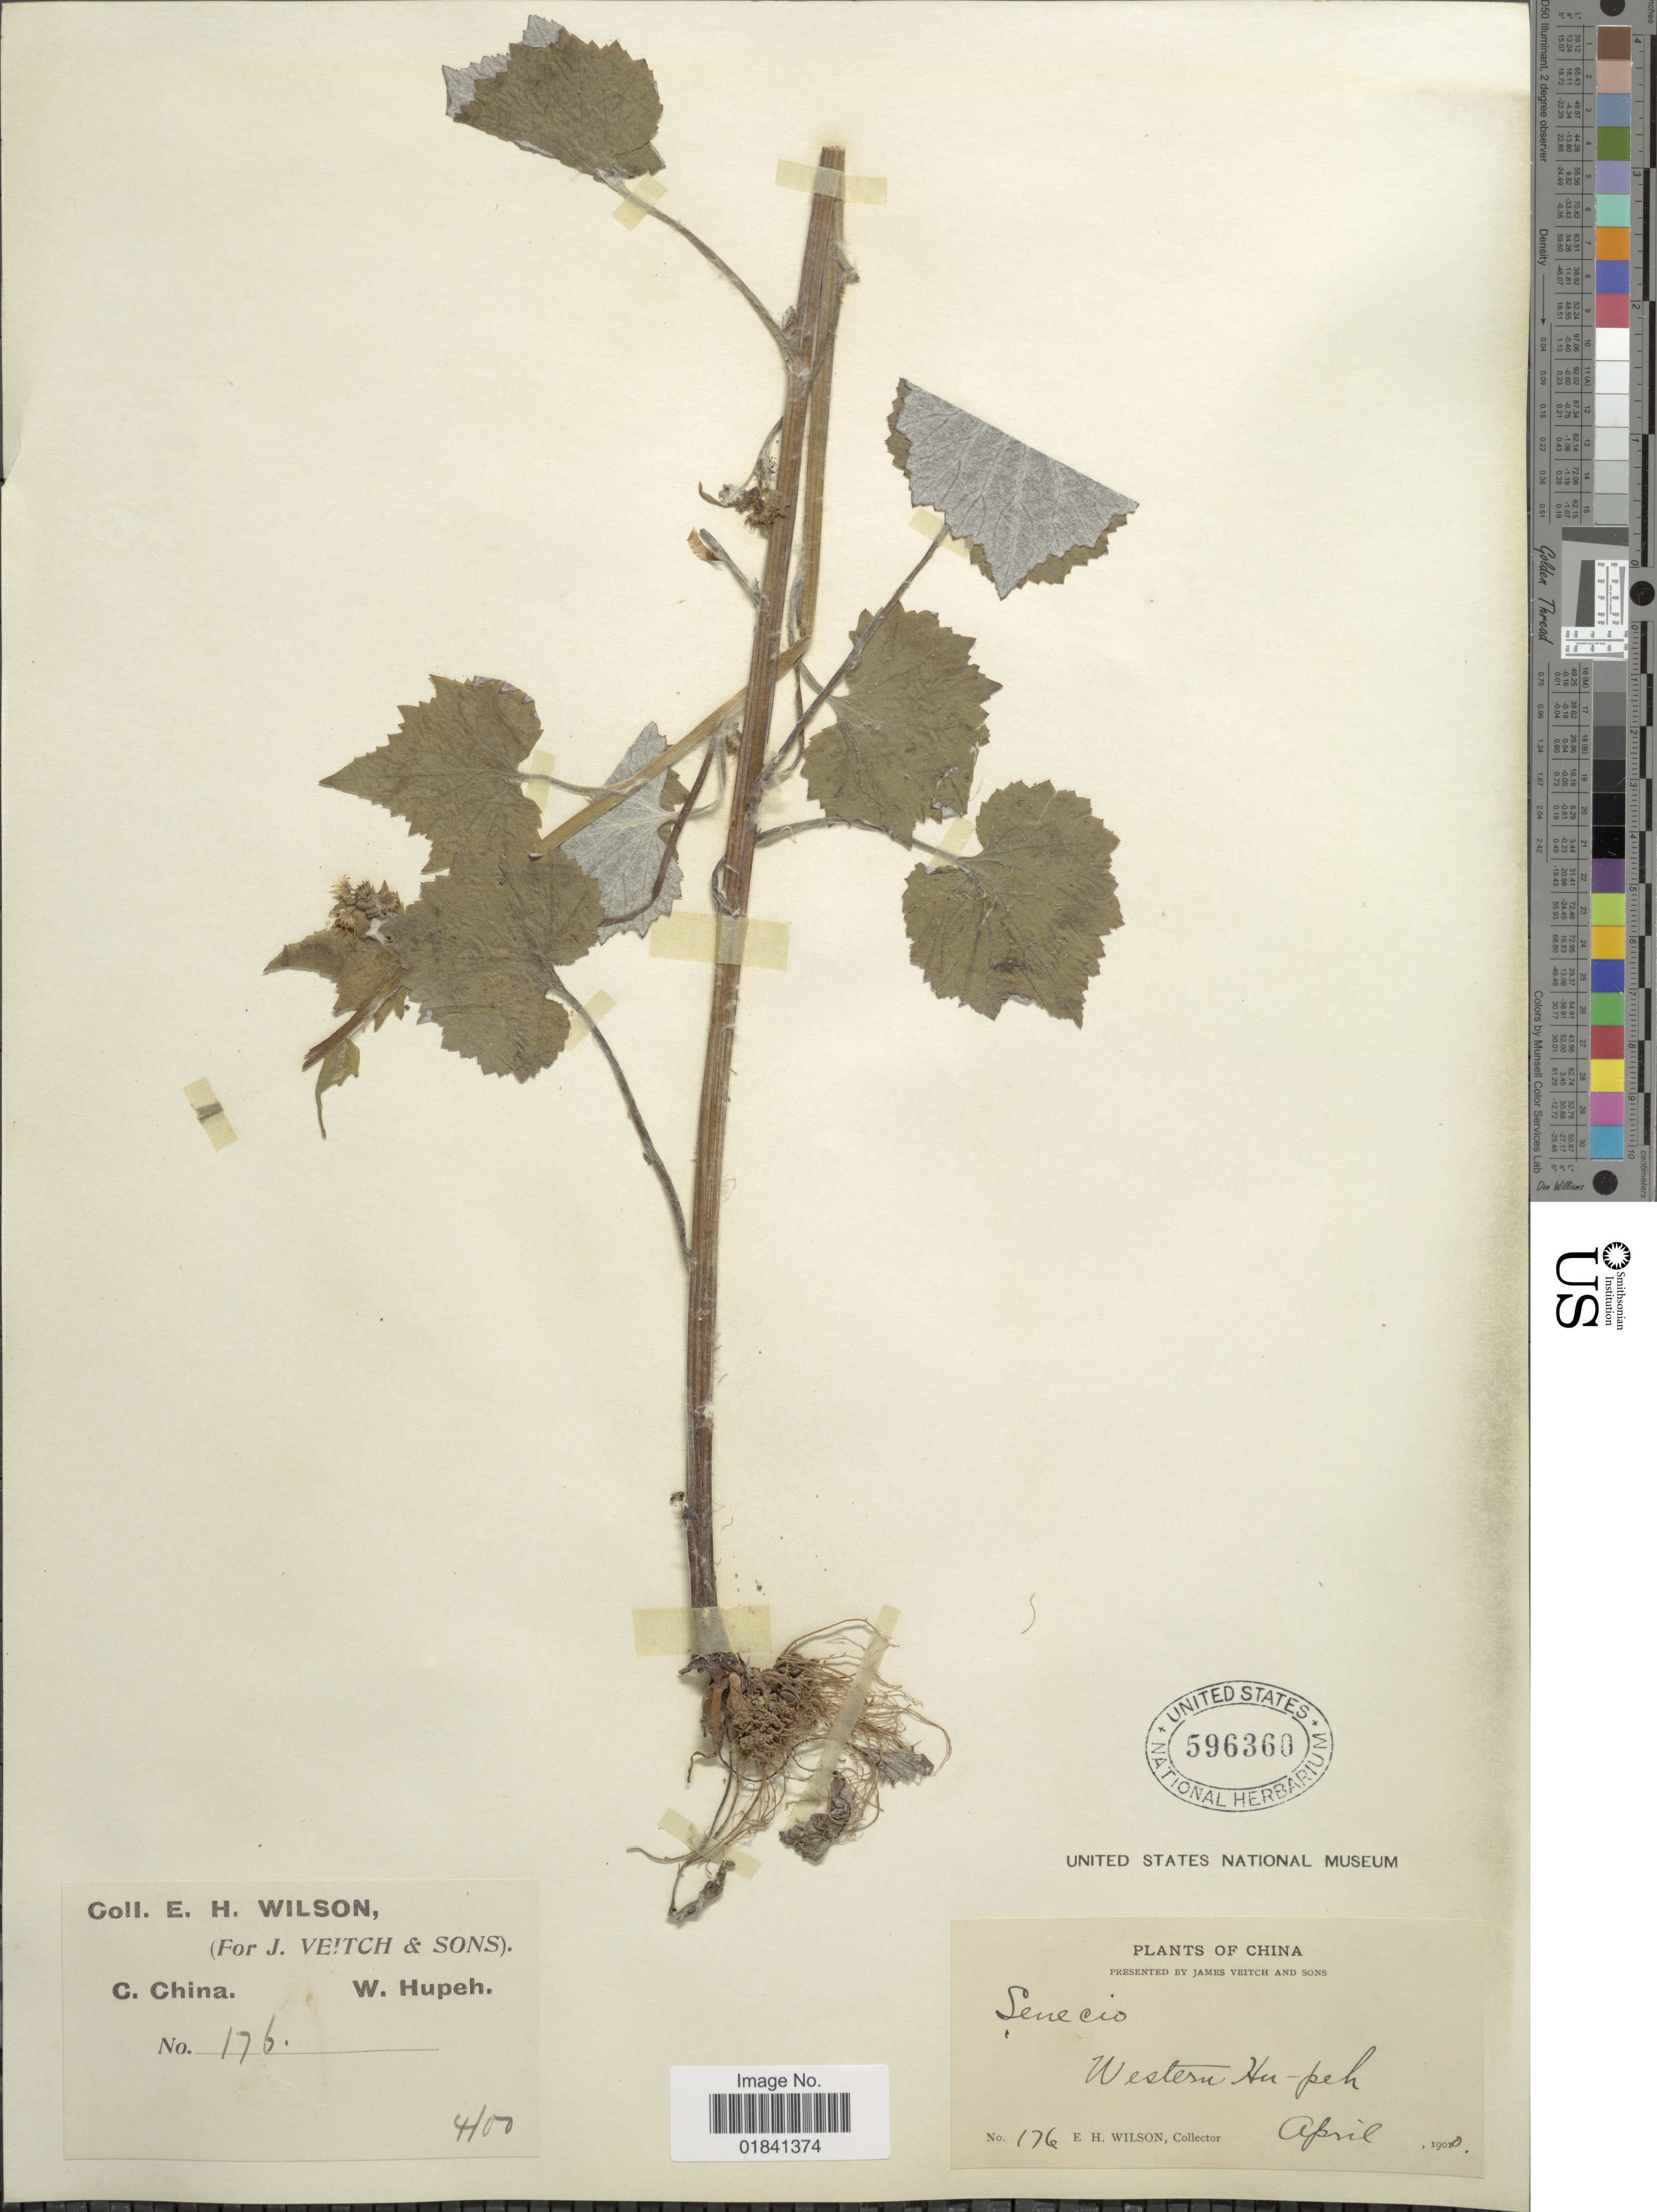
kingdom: Plantae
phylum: Tracheophyta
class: Magnoliopsida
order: Asterales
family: Asteraceae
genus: Senecio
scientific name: Senecio oldhamianus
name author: Maximowicz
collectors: E. Wilson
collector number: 176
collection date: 1910-04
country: China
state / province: Hubei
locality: C. China, Western Hu-peh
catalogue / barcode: US 596360